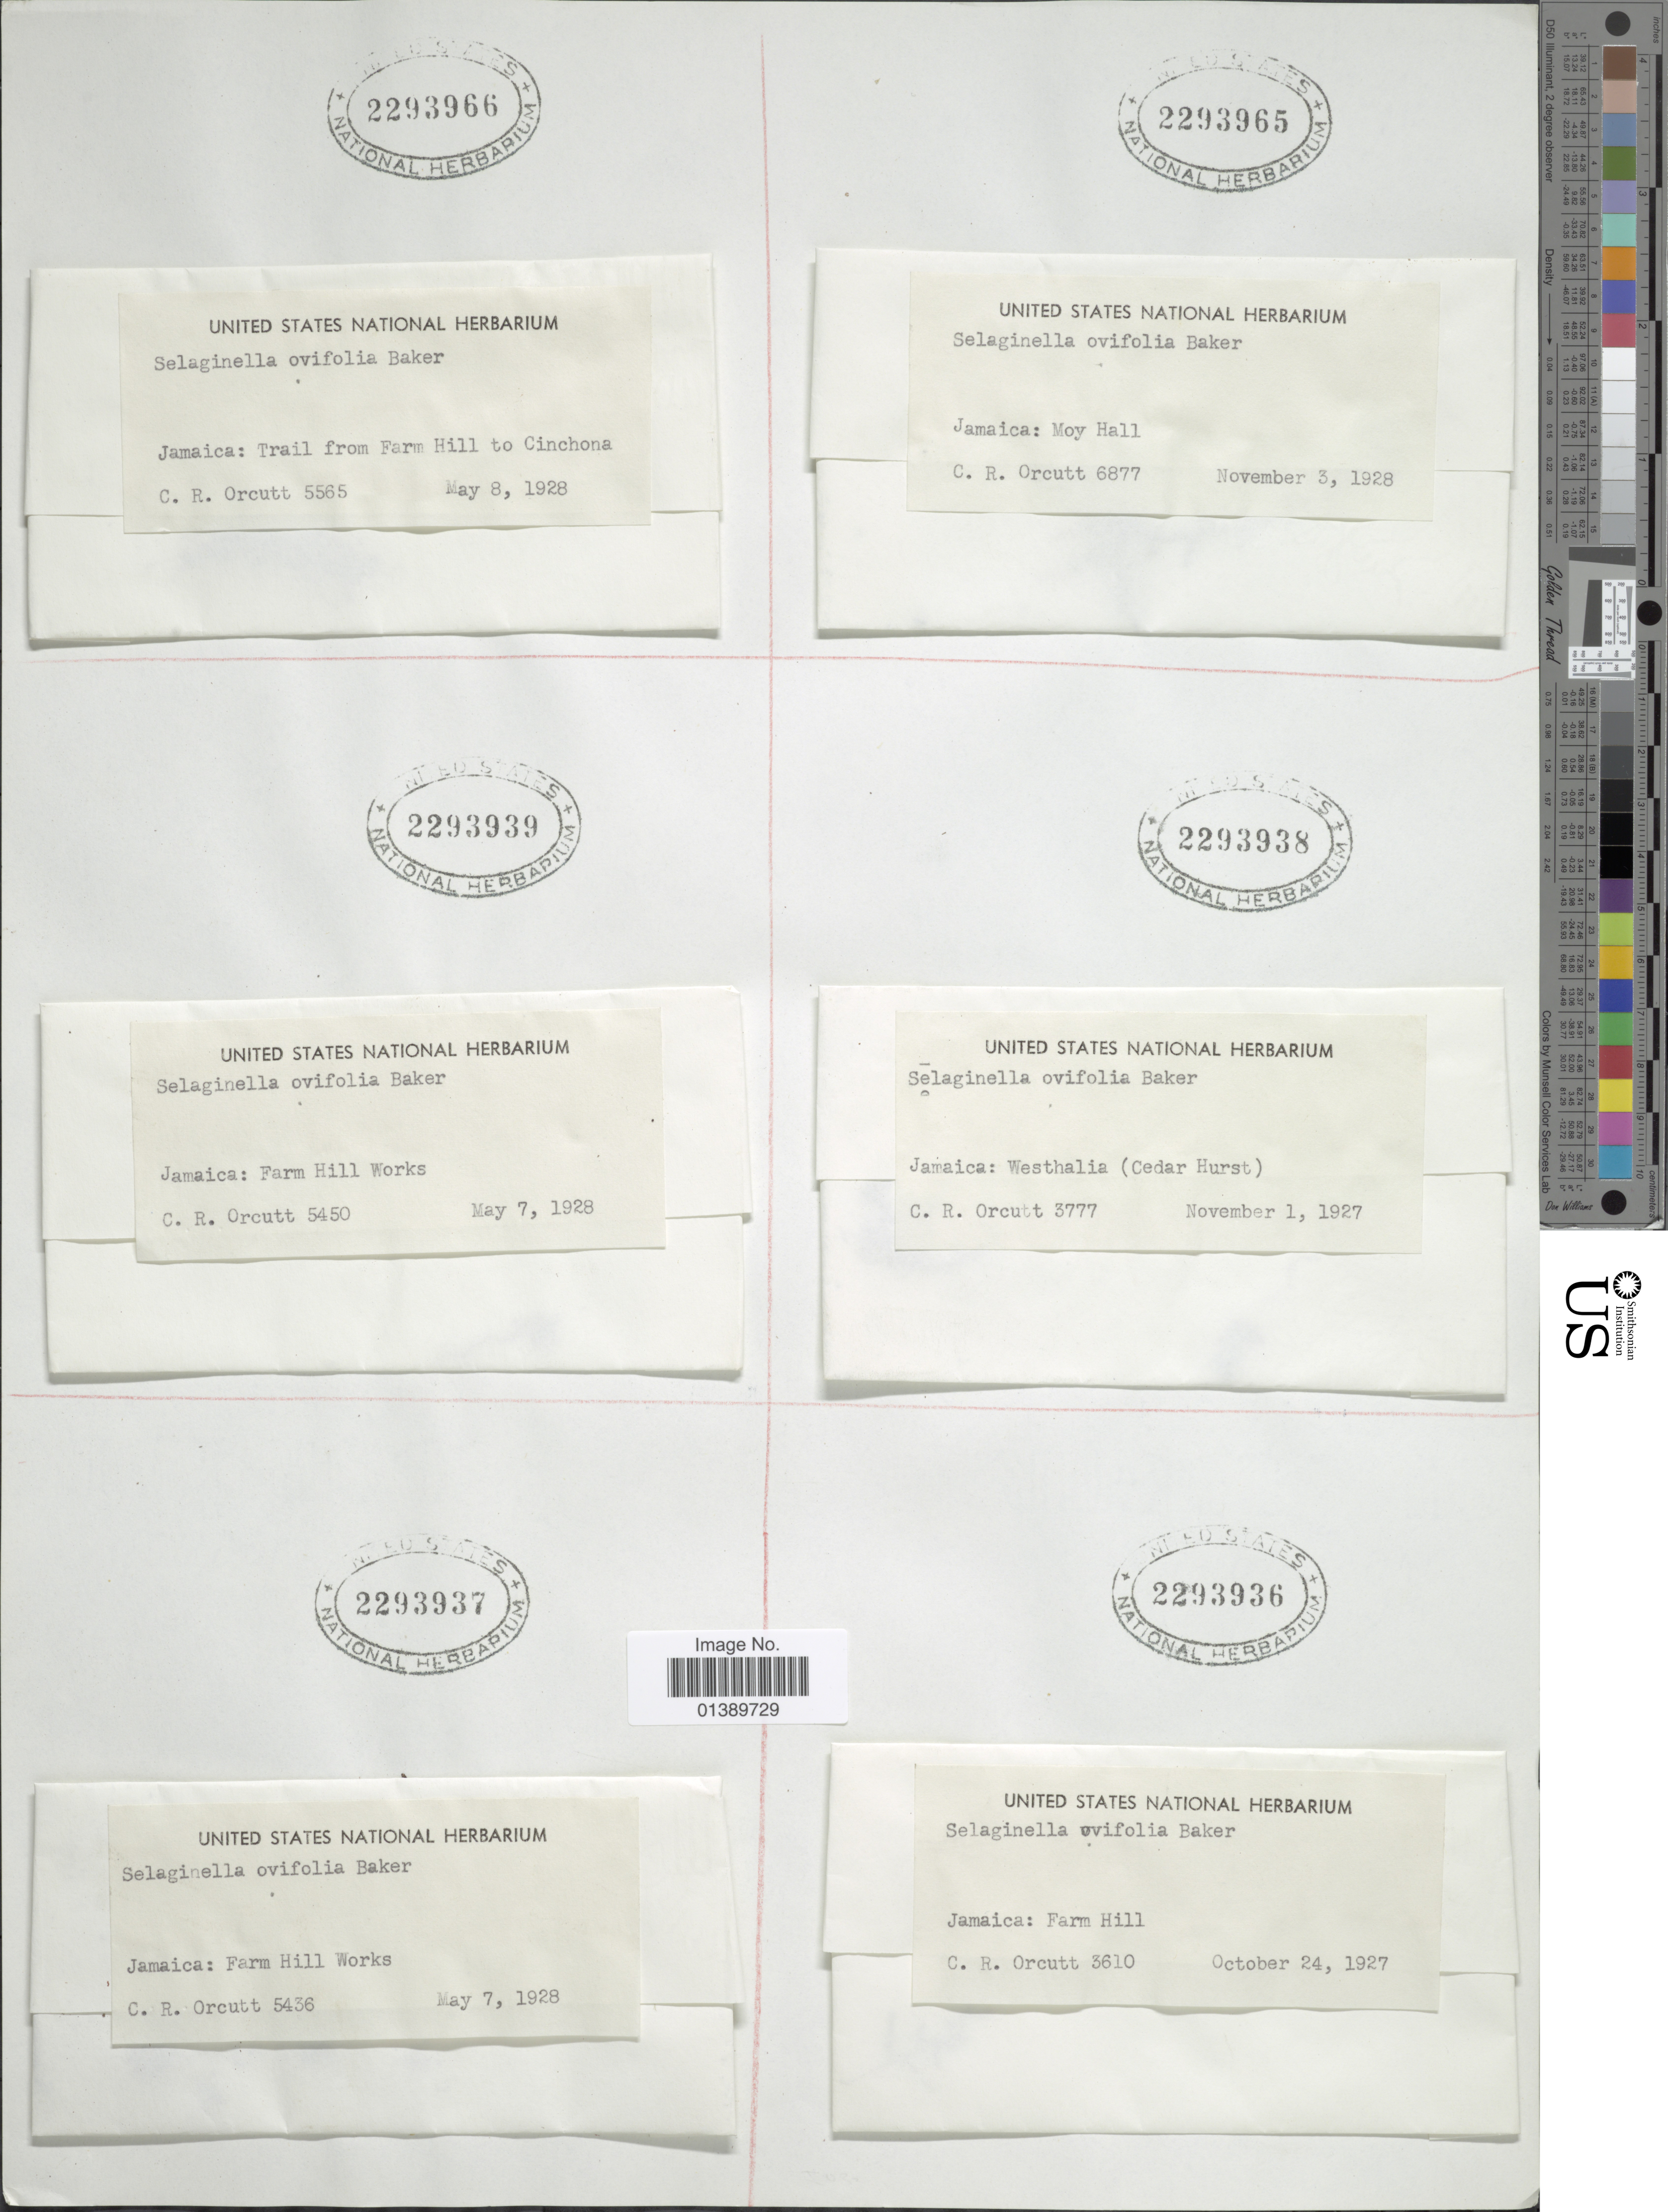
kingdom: Plantae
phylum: Tracheophyta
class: Lycopodiopsida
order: Selaginellales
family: Selaginellaceae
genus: Selaginella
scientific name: Selaginella ovifolia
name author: Baker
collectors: C. R. Orcutt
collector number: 5450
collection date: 1928-05-07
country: Jamaica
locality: Farm Hill Works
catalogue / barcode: US 2293939-3